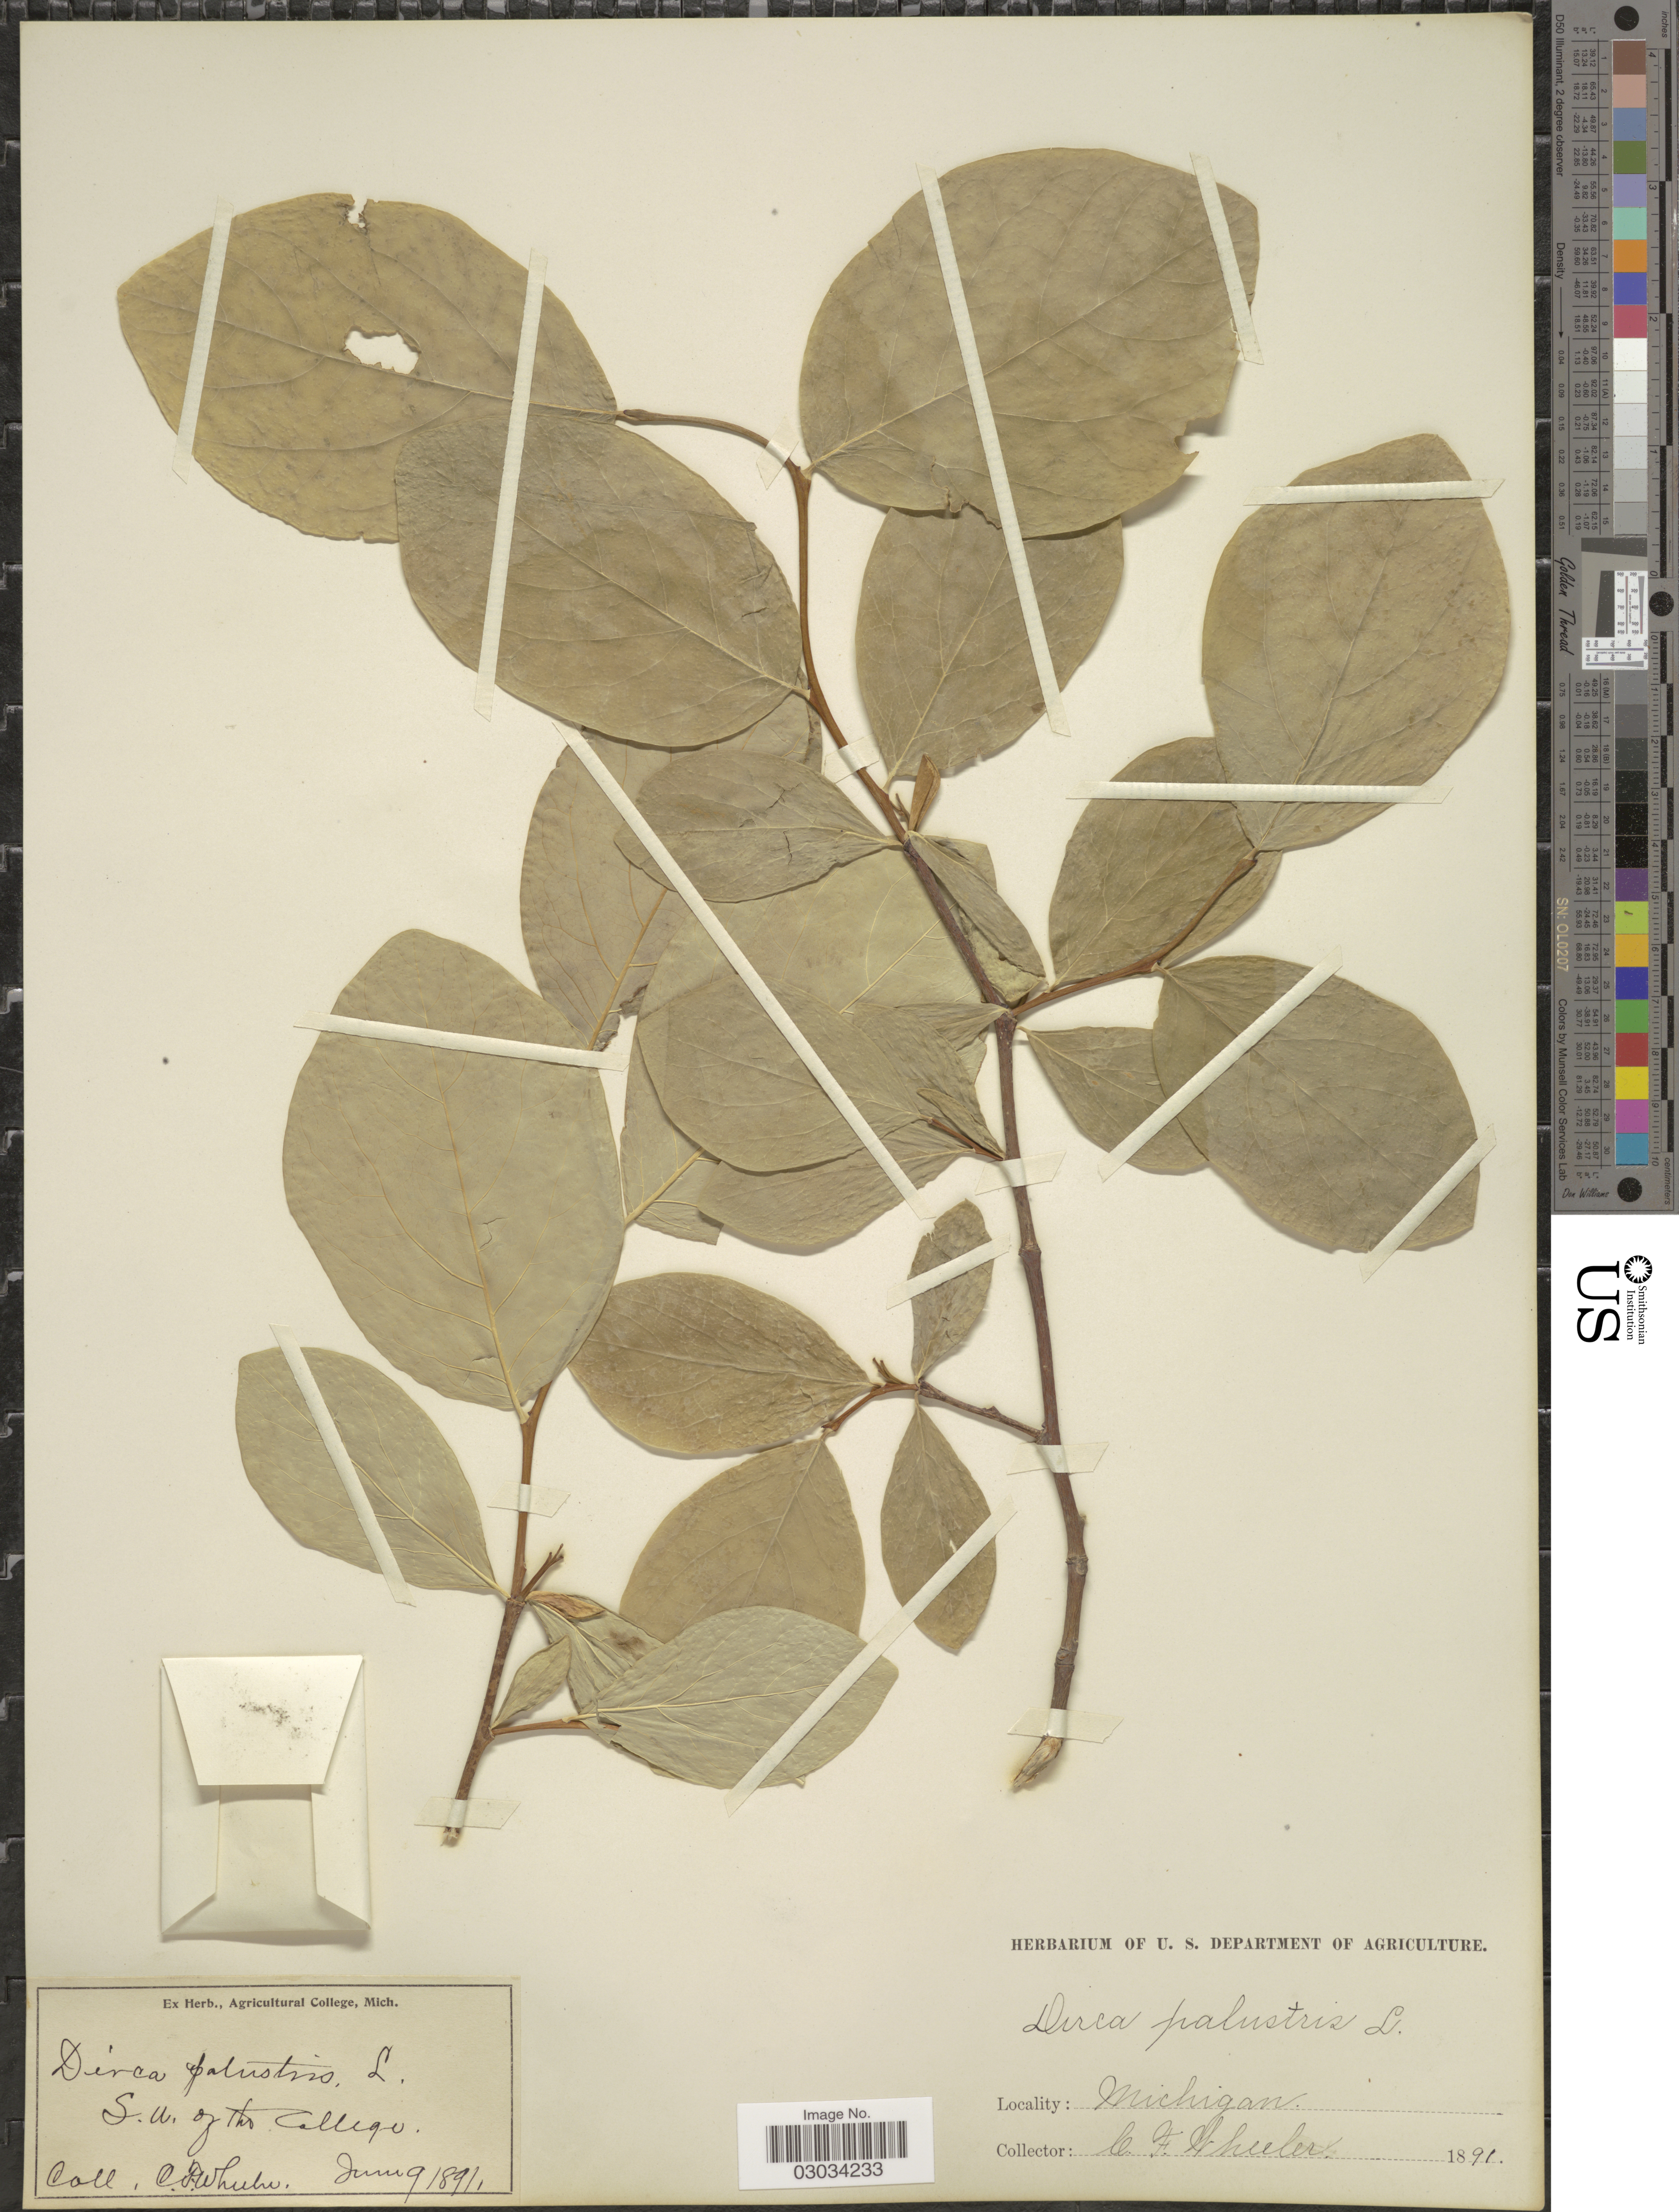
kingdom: Plantae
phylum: Tracheophyta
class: Magnoliopsida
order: Malvales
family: Thymelaeaceae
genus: Dirca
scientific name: Dirca palustris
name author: L.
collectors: C. Wheeler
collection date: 1891-06-09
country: United States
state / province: Michigan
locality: S.W. of the College.